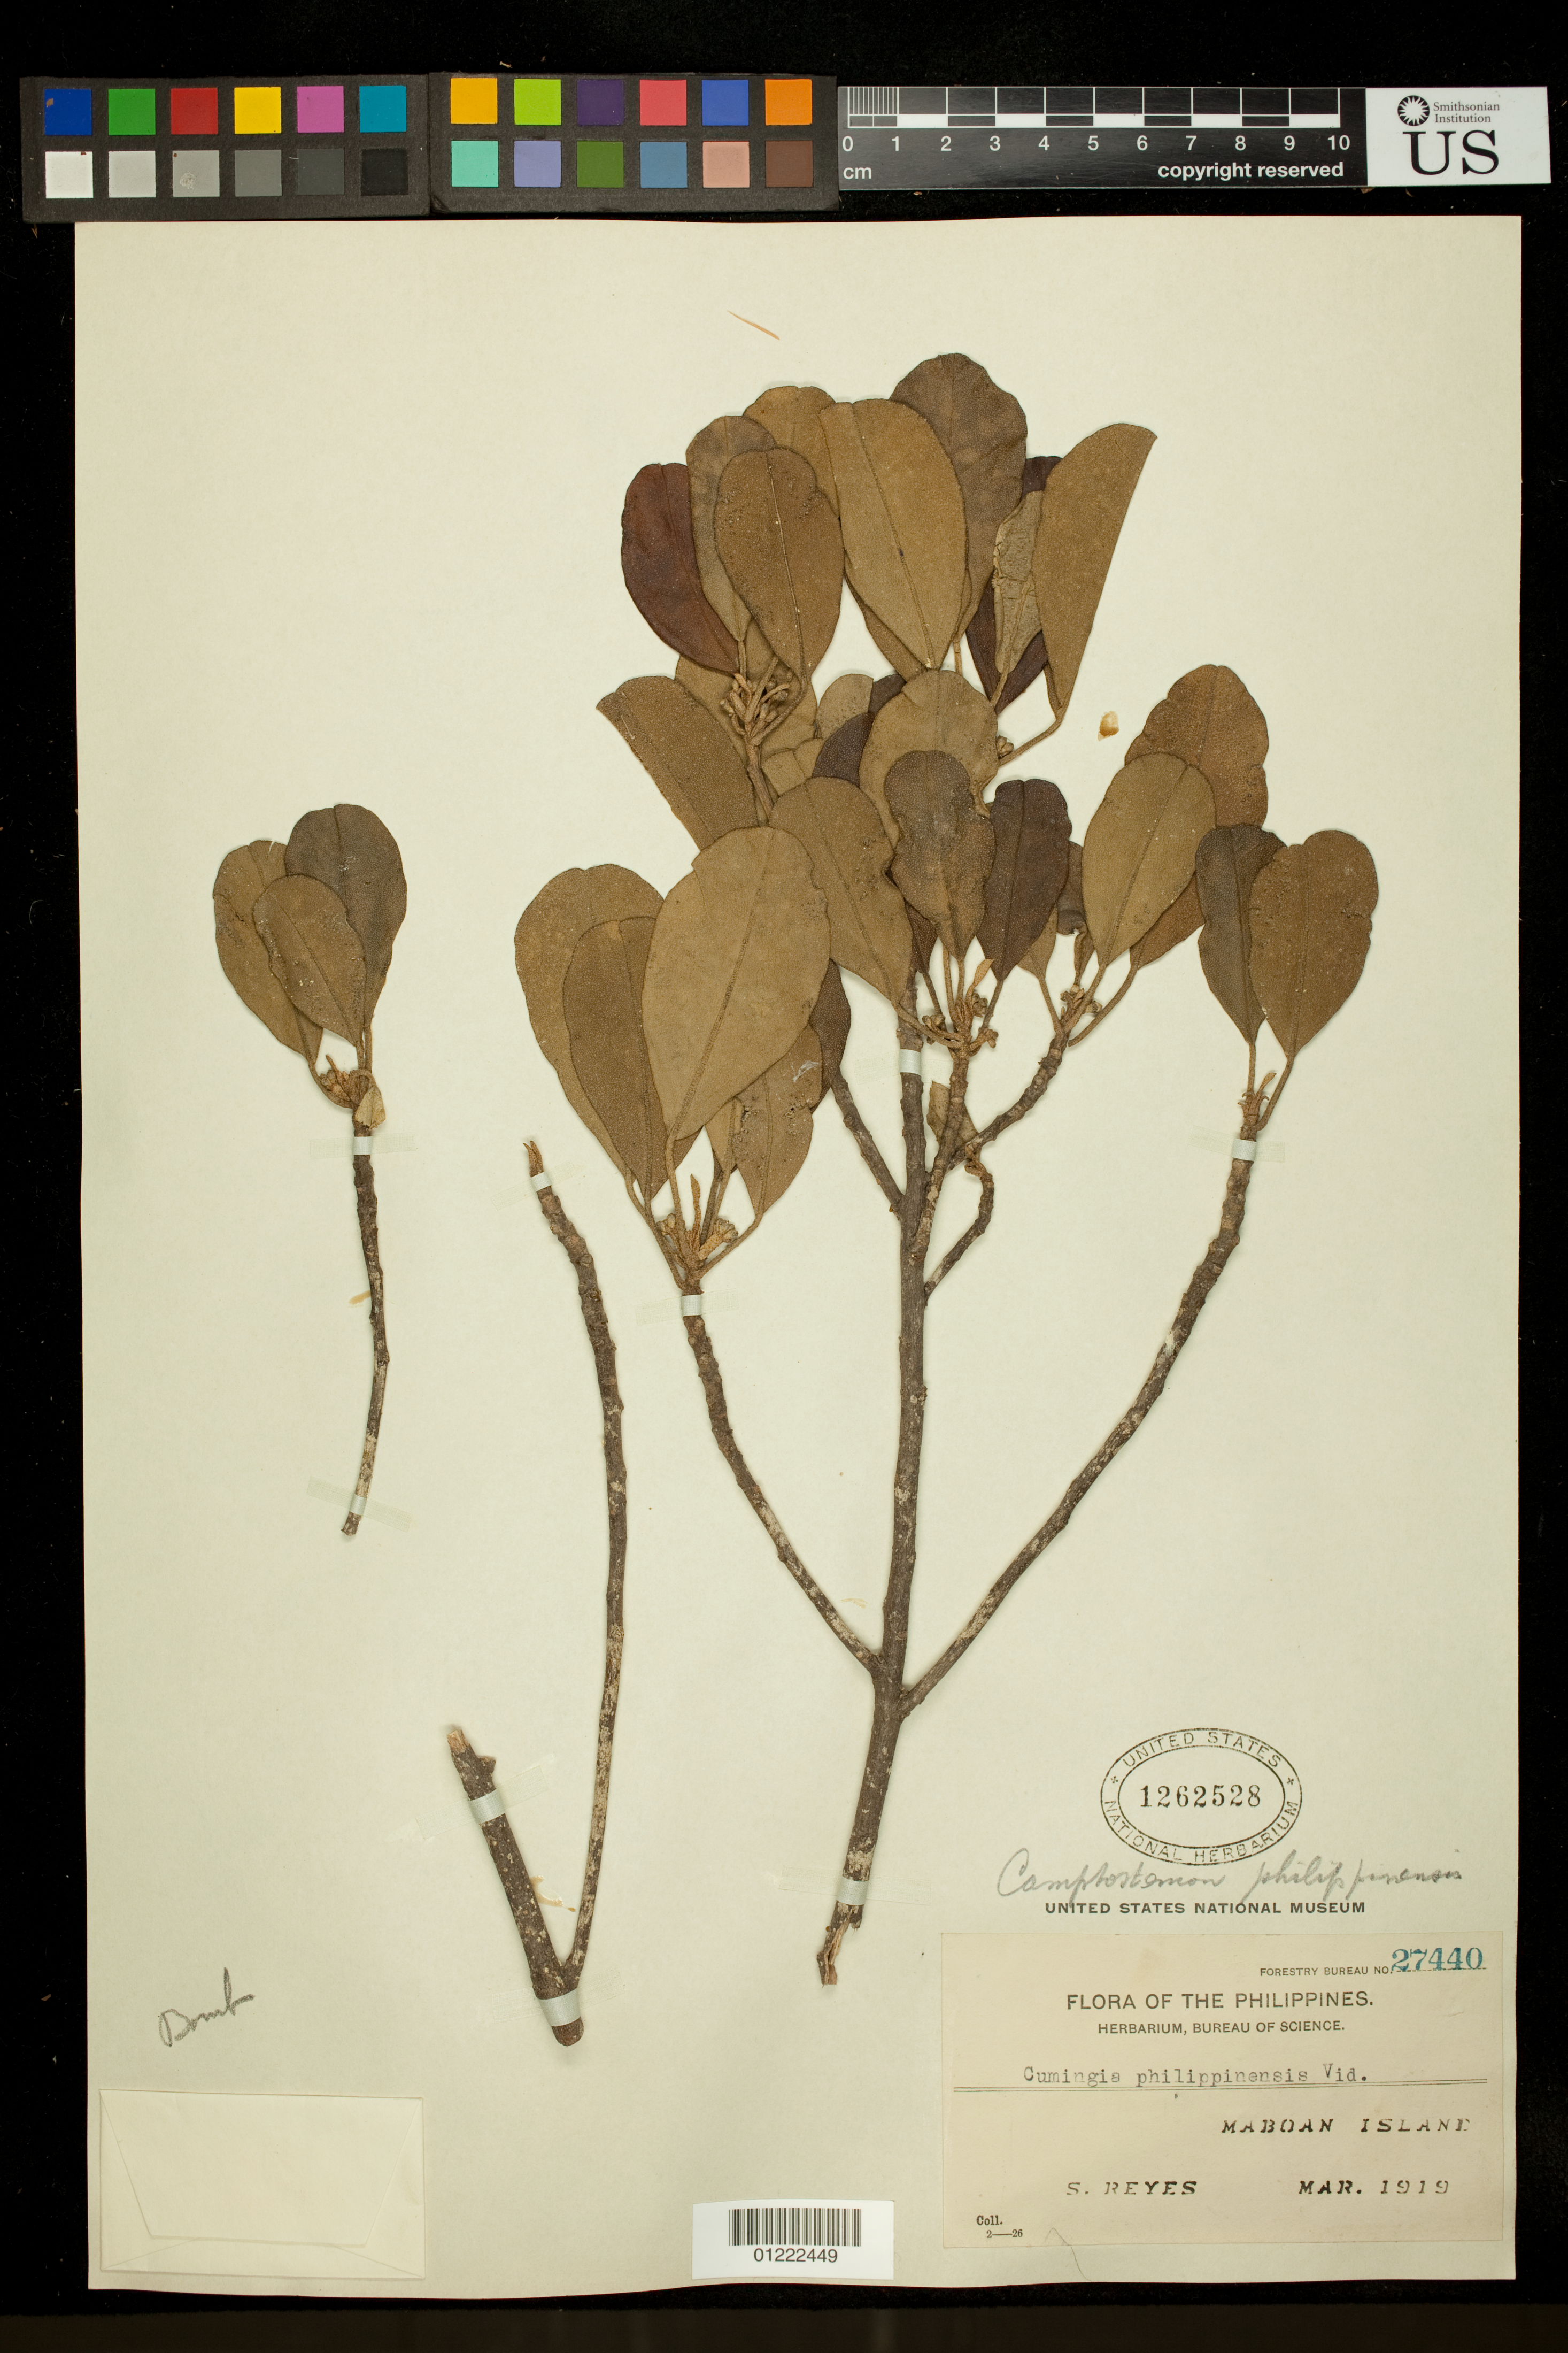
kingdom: Plantae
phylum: Tracheophyta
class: Magnoliopsida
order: Malvales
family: Malvaceae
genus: Camptostemon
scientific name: Camptostemon philippinense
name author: (Vidal) Becc.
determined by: Dorr, Laurence J., Curator (BOT), Smithsonian Institution - National Museum of Natural History (UNITED STATES)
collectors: S. Reyes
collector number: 27440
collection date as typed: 1919-03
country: Philippines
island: Maboan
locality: Maboan Island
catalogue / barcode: US 1262528